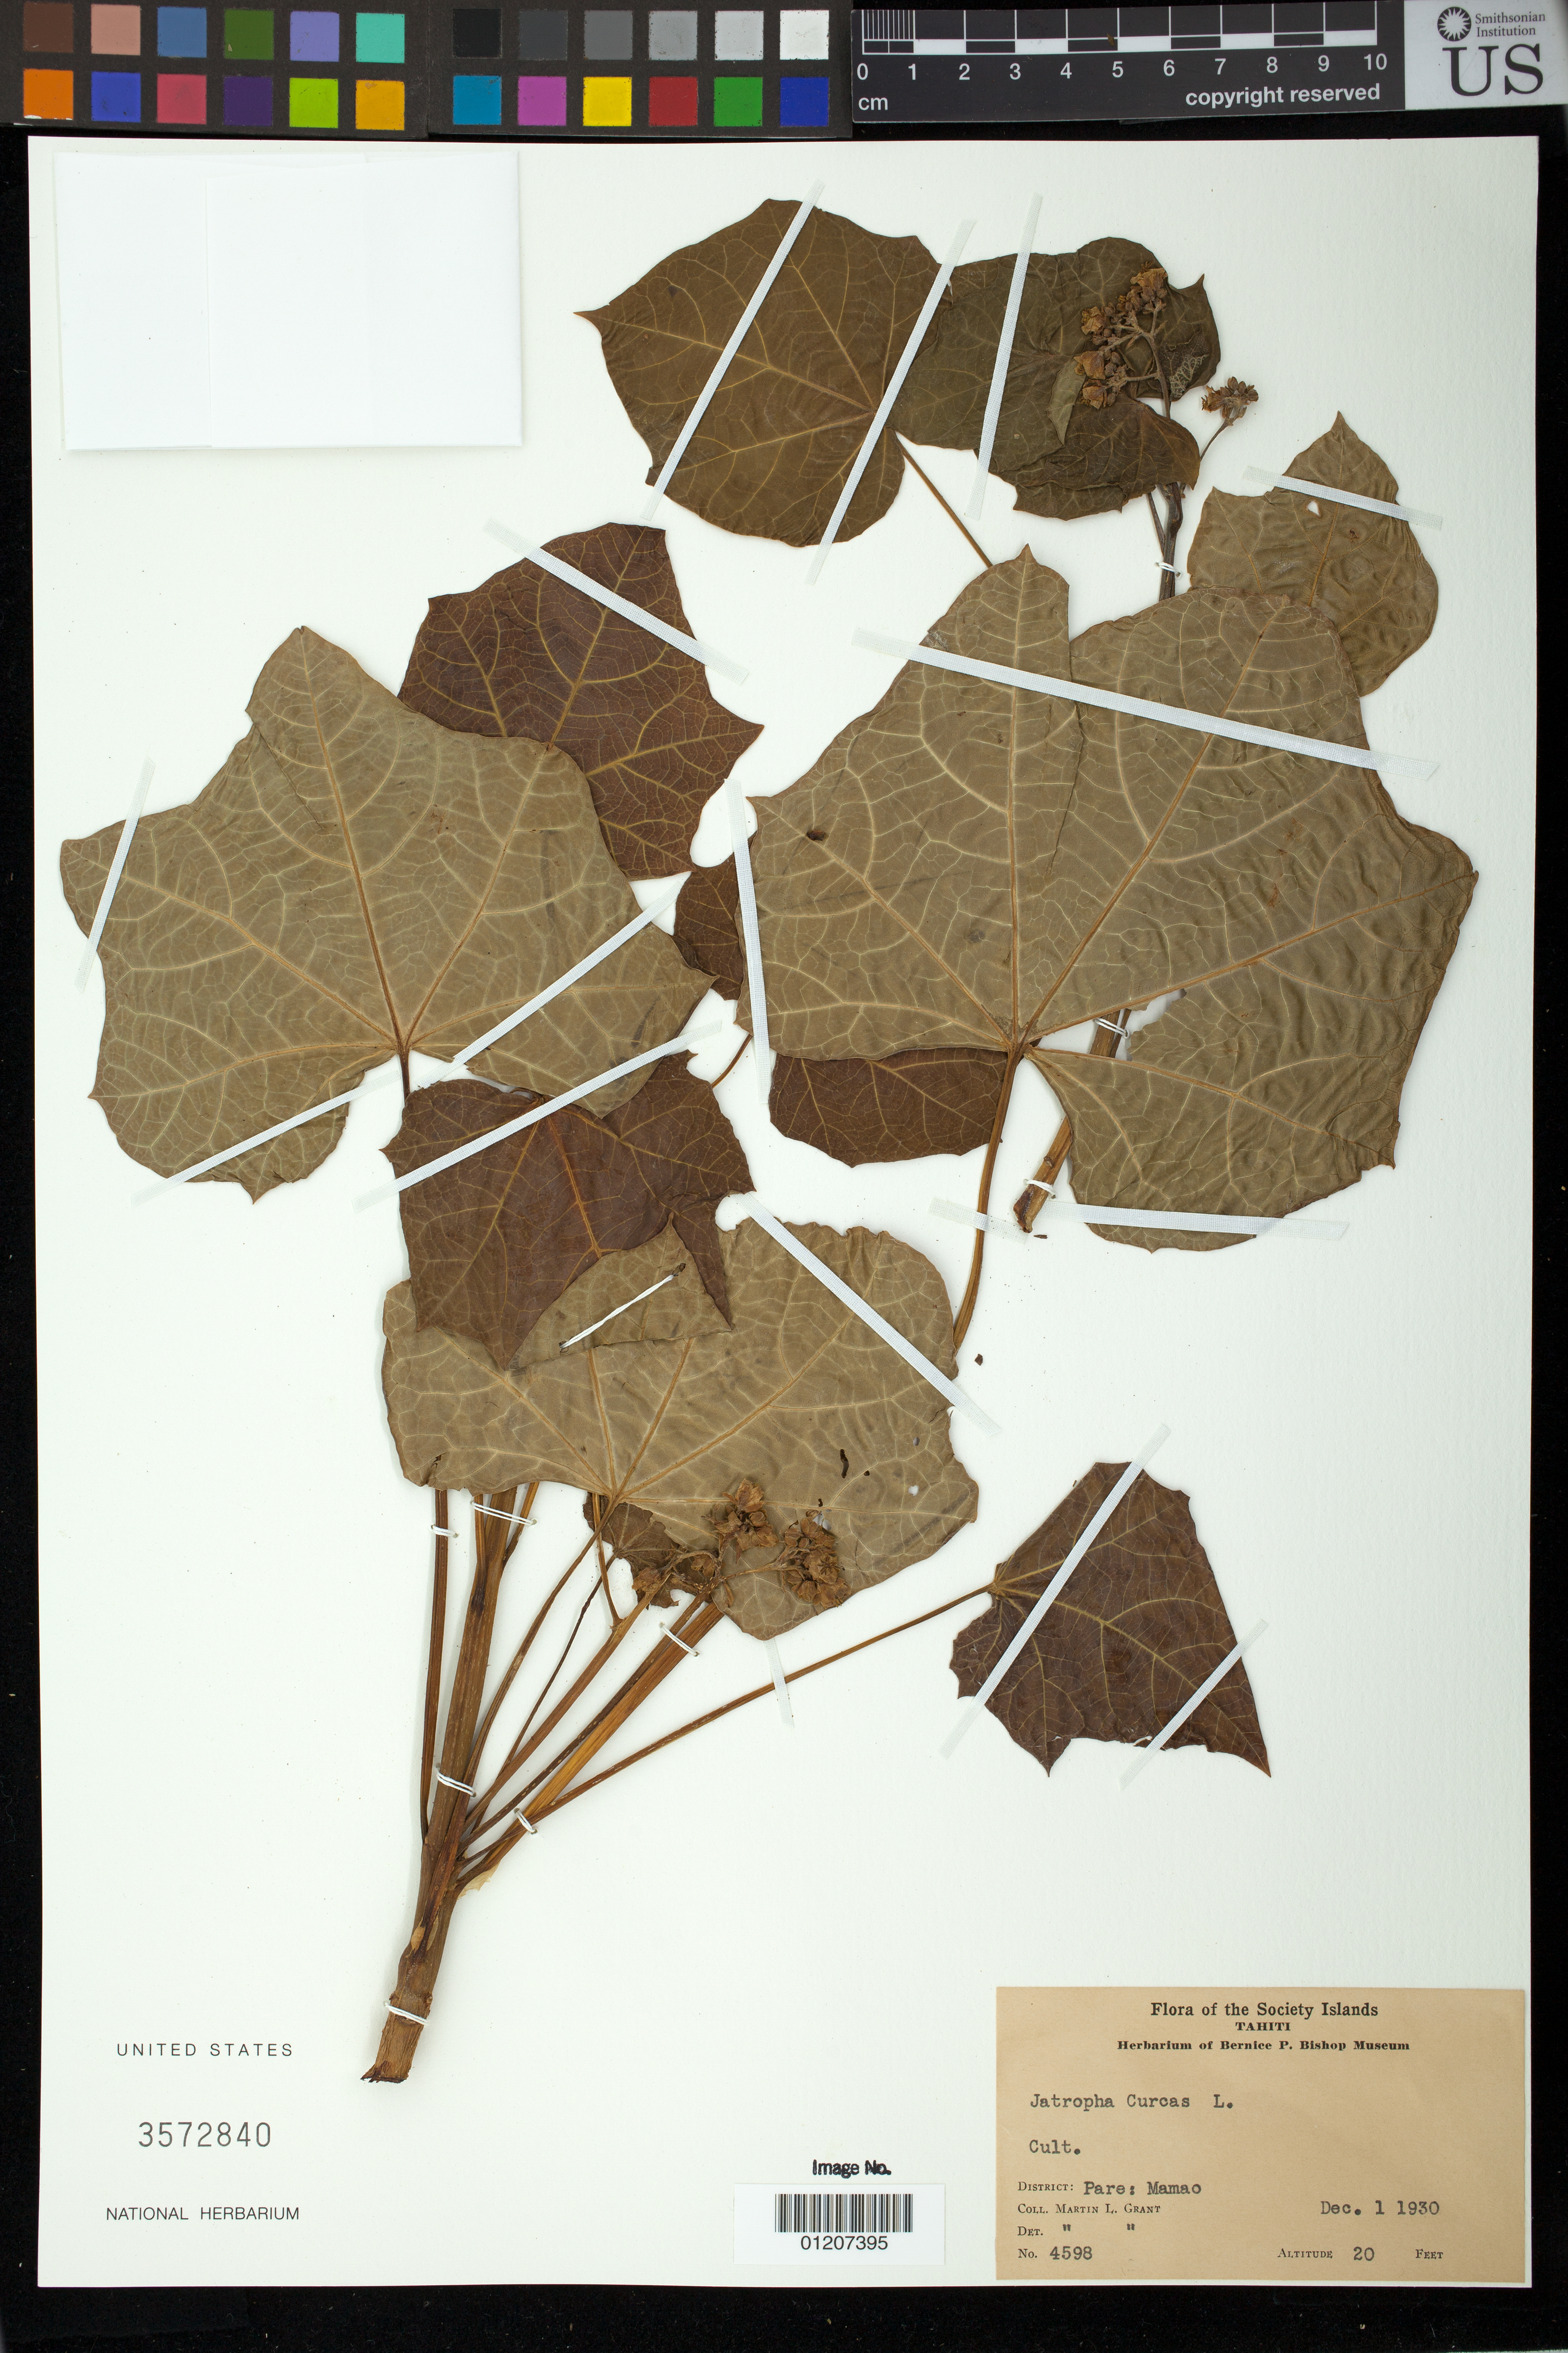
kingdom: Plantae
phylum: Tracheophyta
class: Magnoliopsida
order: Malpighiales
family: Euphorbiaceae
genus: Jatropha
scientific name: Jatropha curcas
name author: L.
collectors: M. L. Grant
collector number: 4598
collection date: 1930-12-01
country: French Polynesia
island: Tahiti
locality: District Pare.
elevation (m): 6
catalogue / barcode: US 3572840